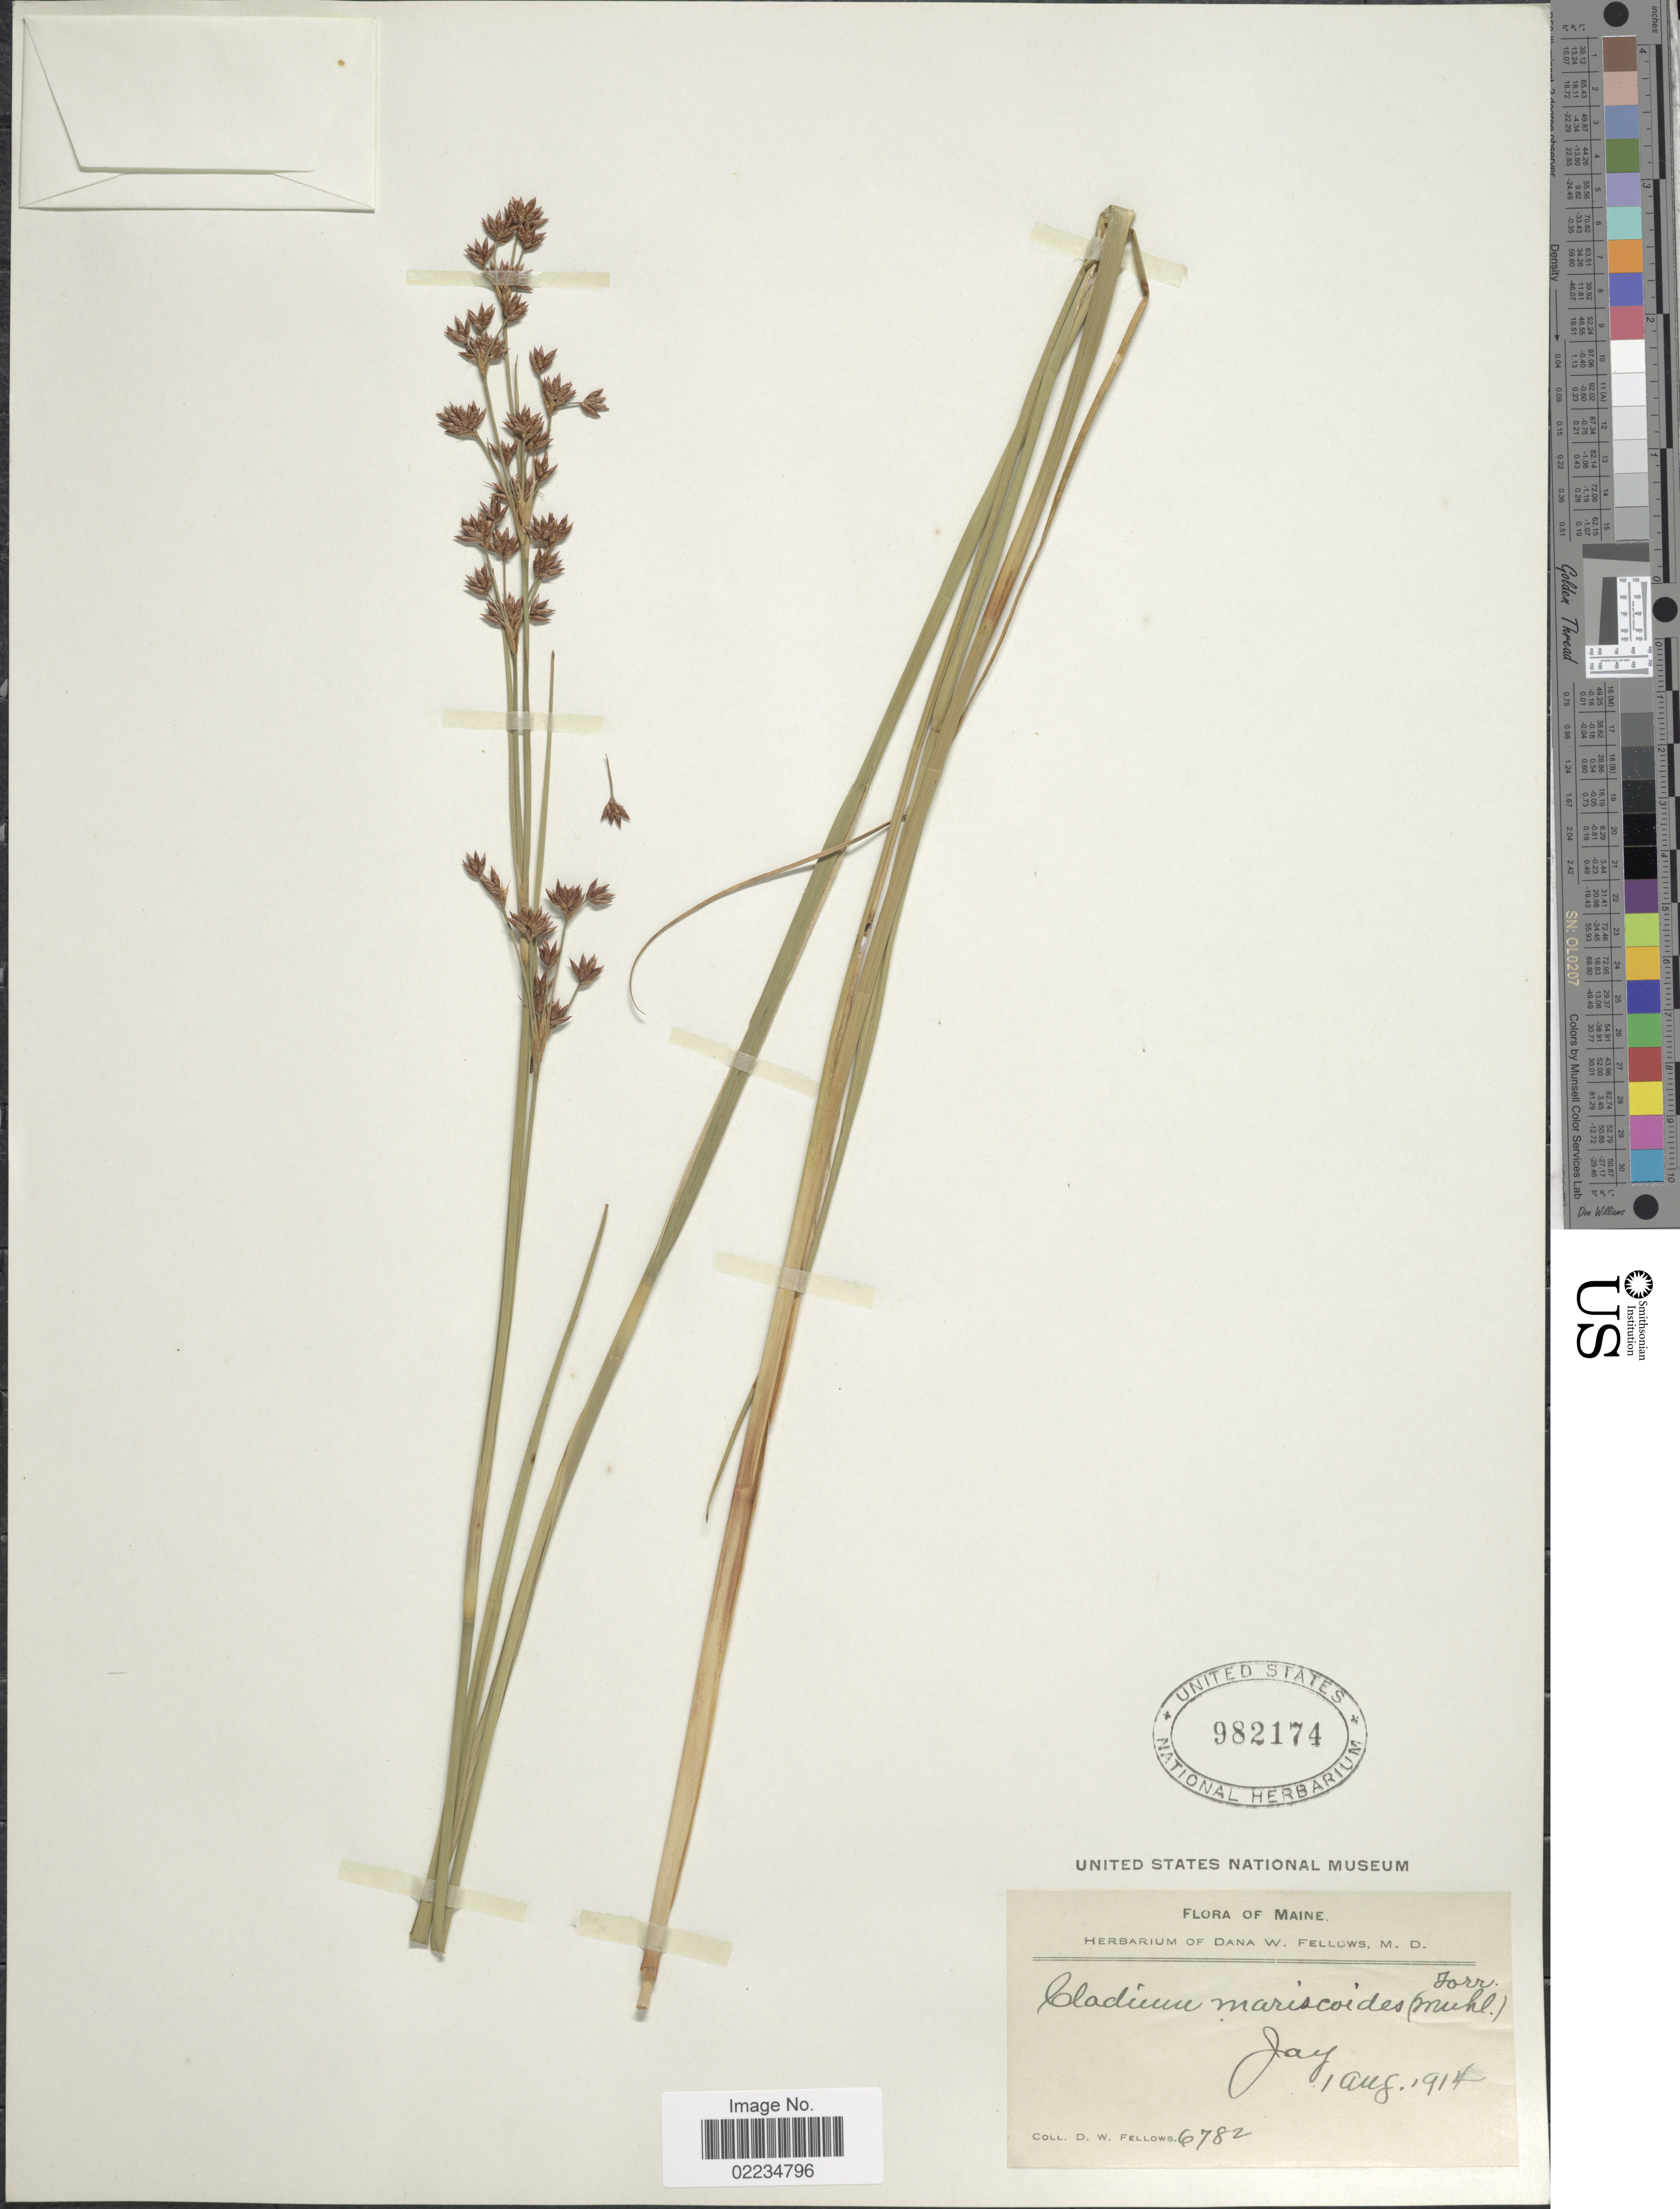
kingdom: Plantae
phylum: Tracheophyta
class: Liliopsida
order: Poales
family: Cyperaceae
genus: Cladium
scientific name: Cladium mariscoides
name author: (Muhl.) Torr.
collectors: D. W. Fellows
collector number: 6782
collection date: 1914-08-01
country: United States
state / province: Maine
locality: Jay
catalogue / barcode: US 982174